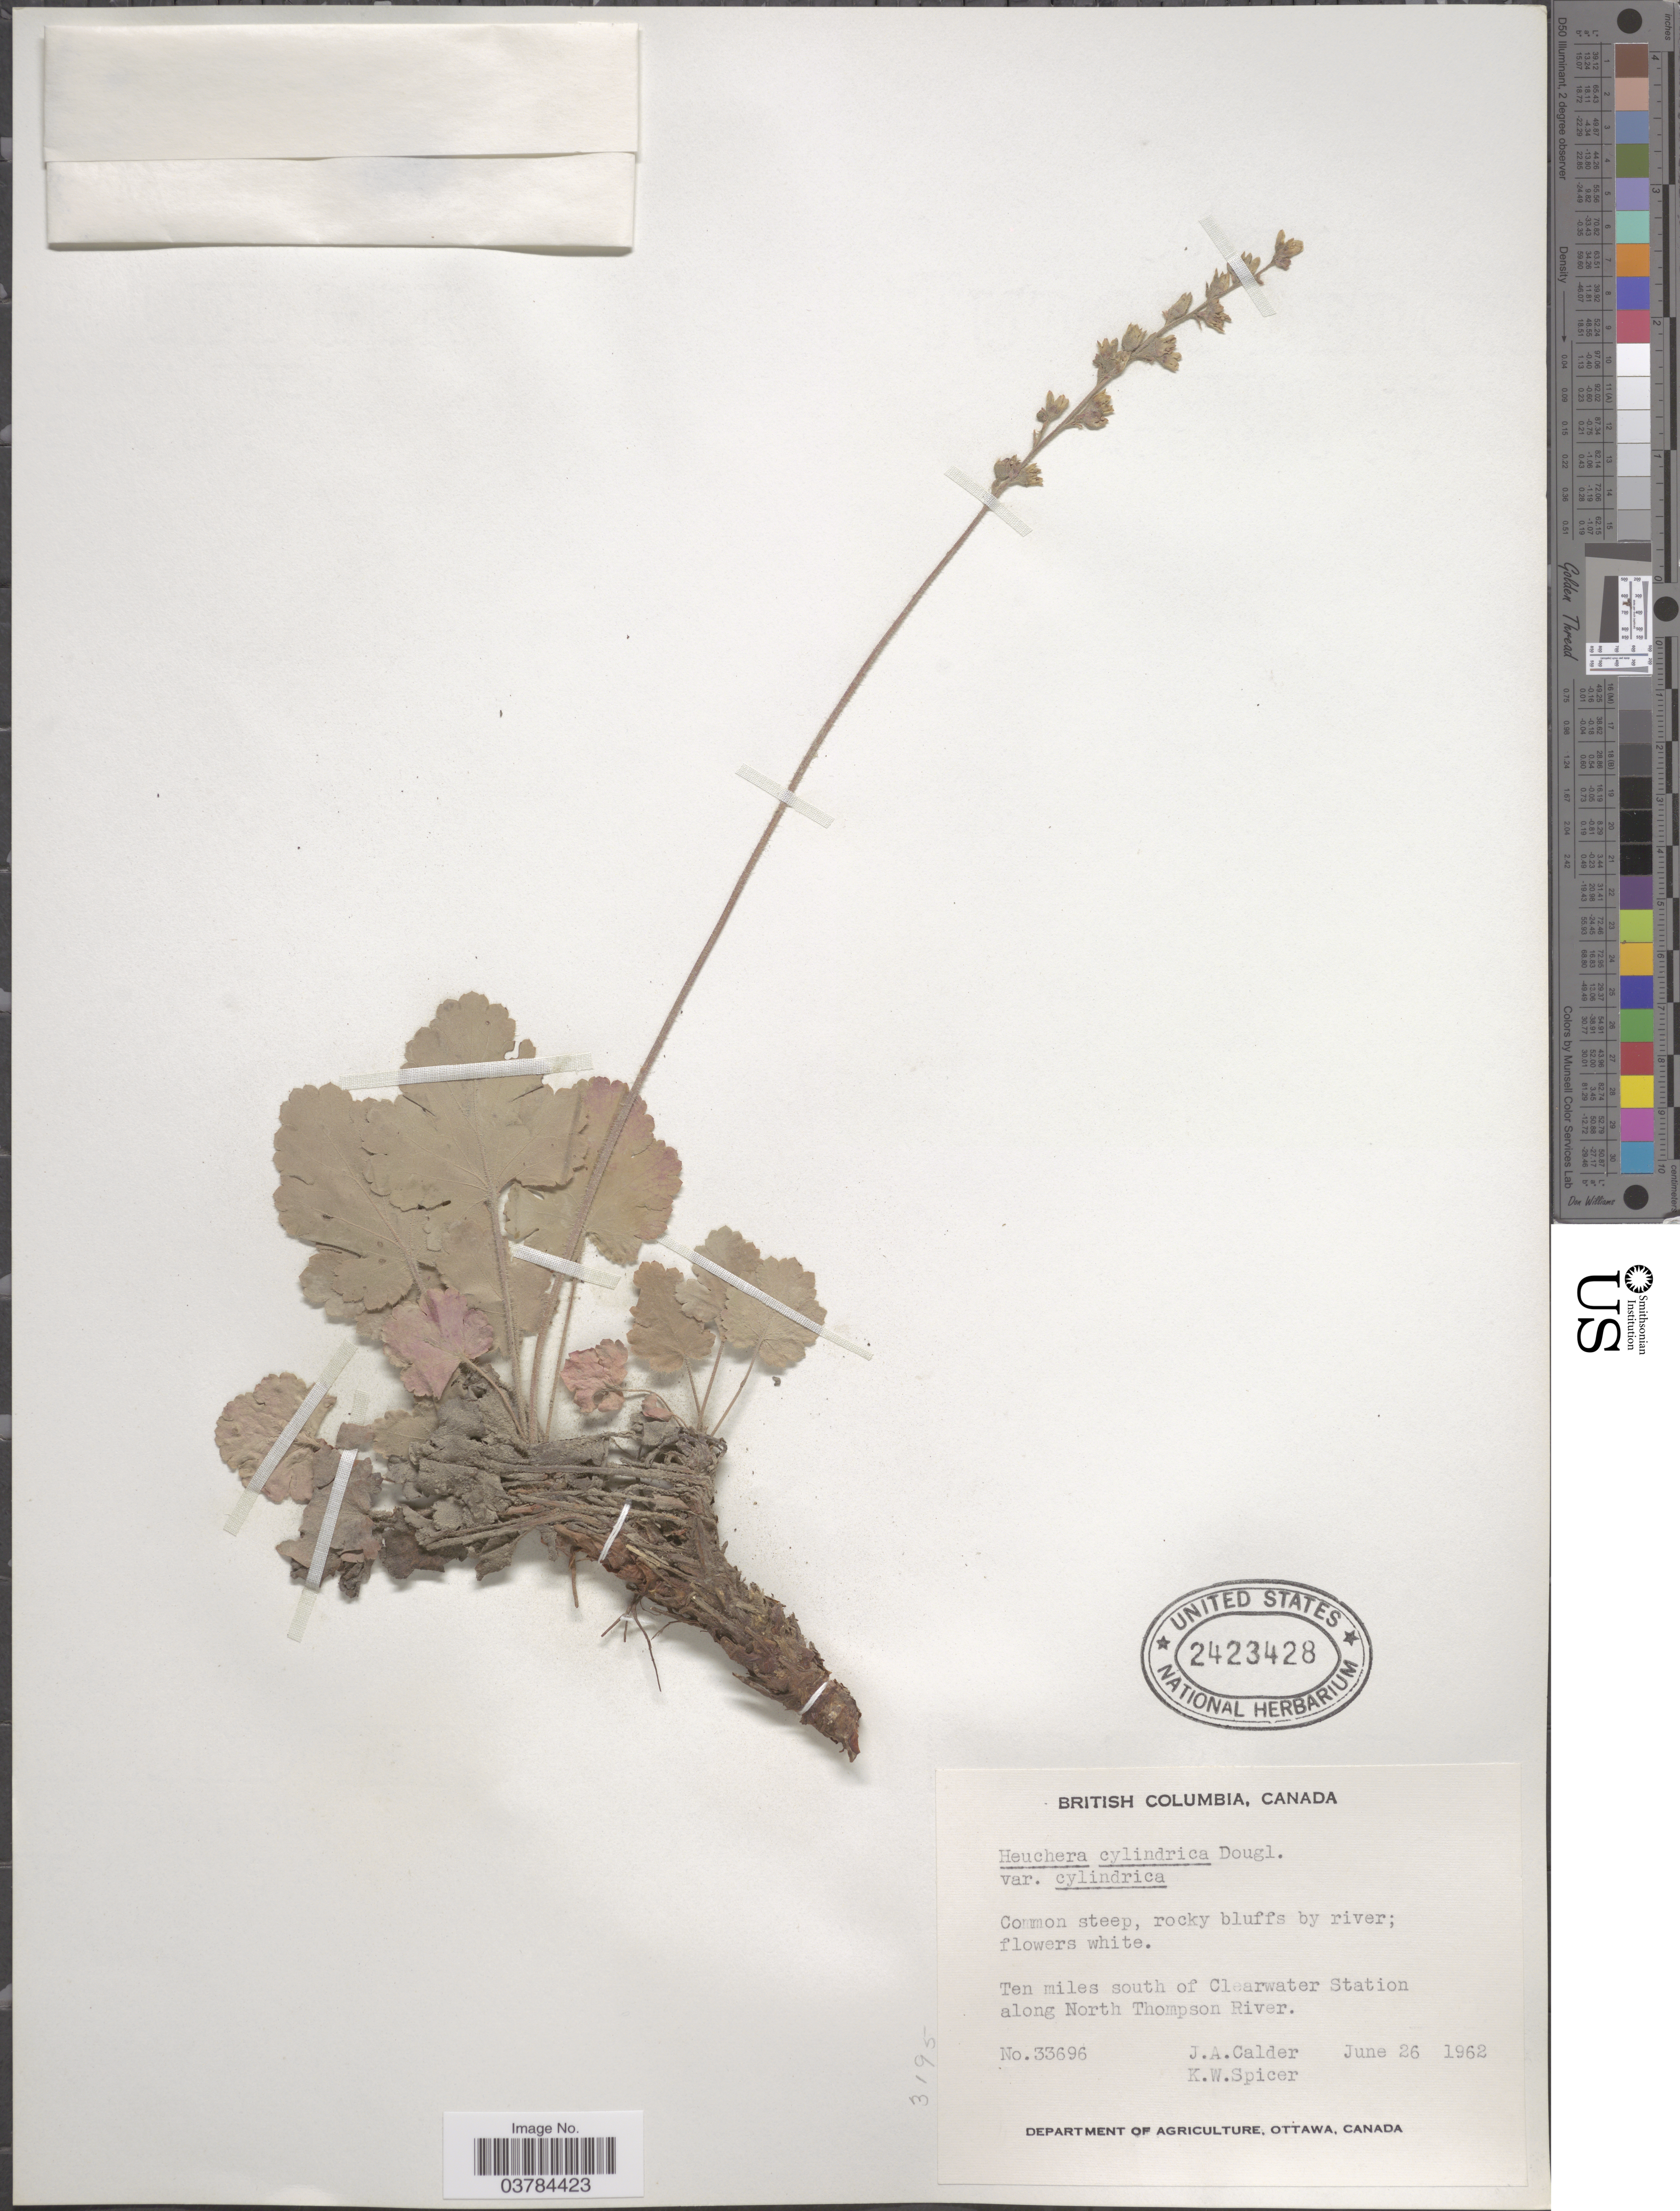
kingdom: Plantae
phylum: Tracheophyta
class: Magnoliopsida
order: Saxifragales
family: Saxifragaceae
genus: Heuchera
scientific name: Heuchera cylindrica var. cylindrica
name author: Douglas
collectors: J. A. Calder & K. Spicer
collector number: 33696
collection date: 1962-06-26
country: Canada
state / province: British Columbia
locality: Ten miles south of Clearwater Station along North Thompson River.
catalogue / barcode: US 2423428